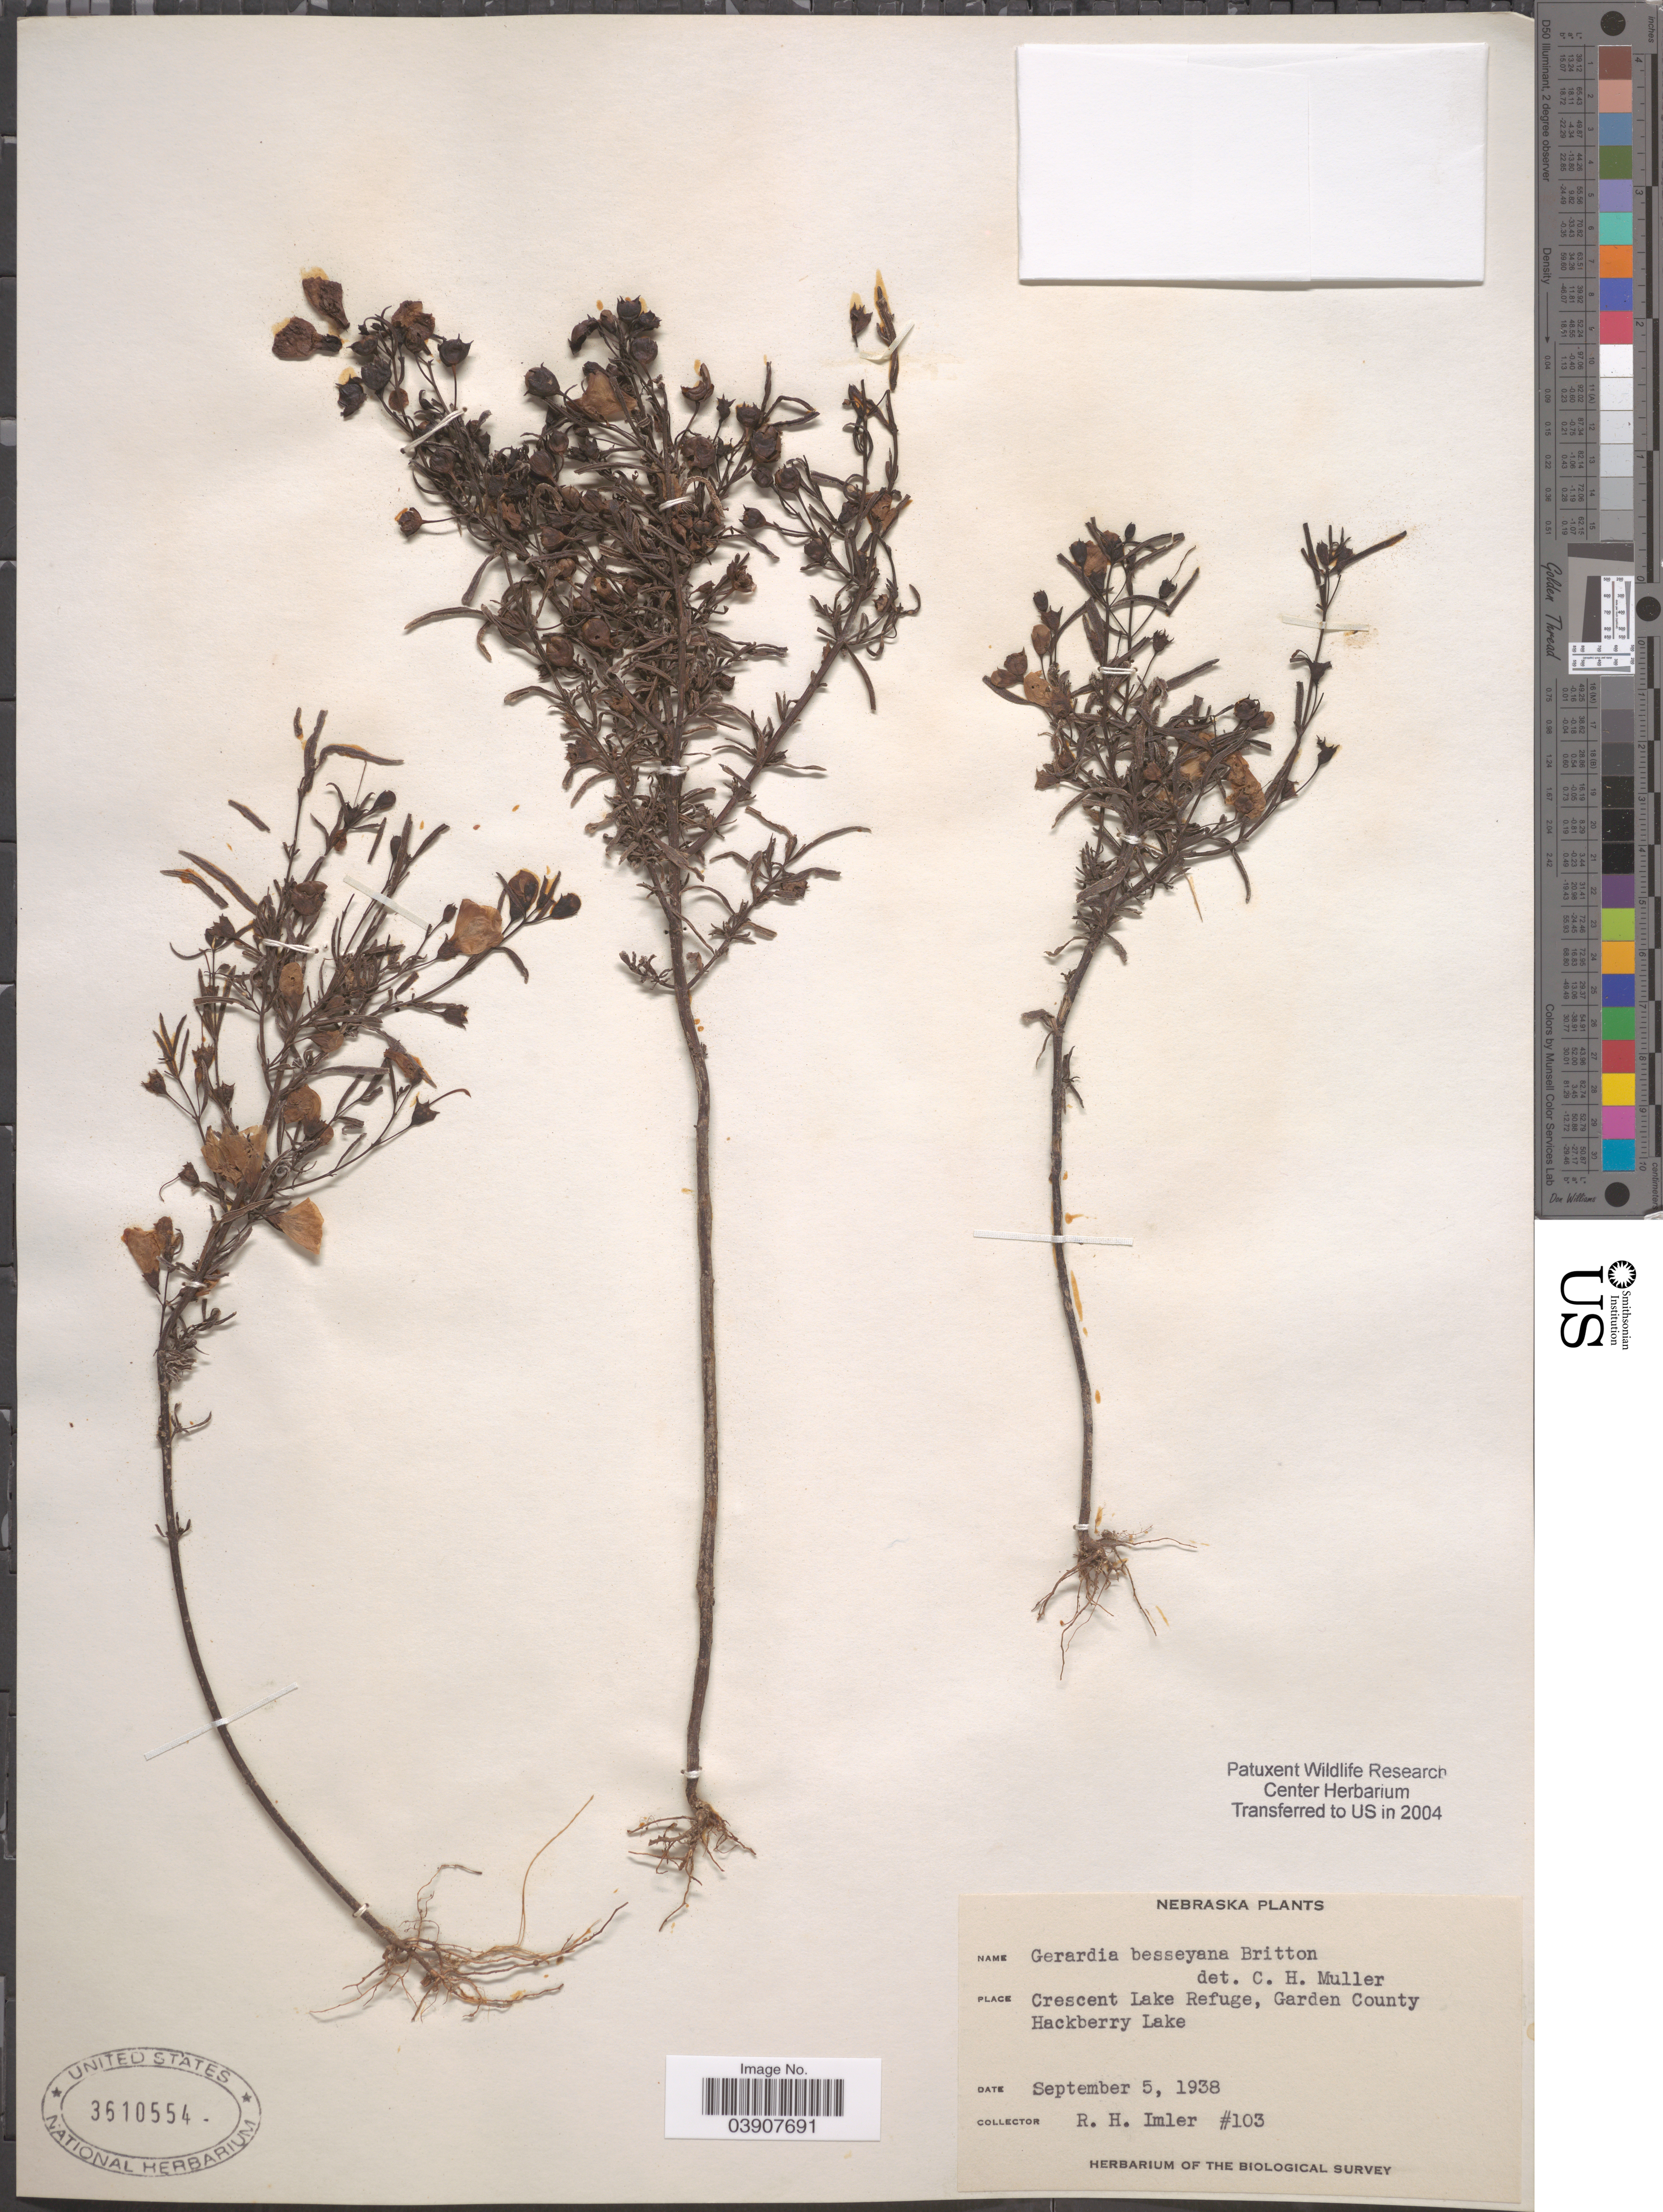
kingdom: Plantae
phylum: Tracheophyta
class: Magnoliopsida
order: Lamiales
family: Orobanchaceae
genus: Agalinis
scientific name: Agalinis besseyana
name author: (Britton) Britton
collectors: R. Imler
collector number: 103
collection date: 1938-09-05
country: United States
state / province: Nebraska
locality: Crescent Lake Refuge, Garden County. Hackberry Lake.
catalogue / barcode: US 3610554